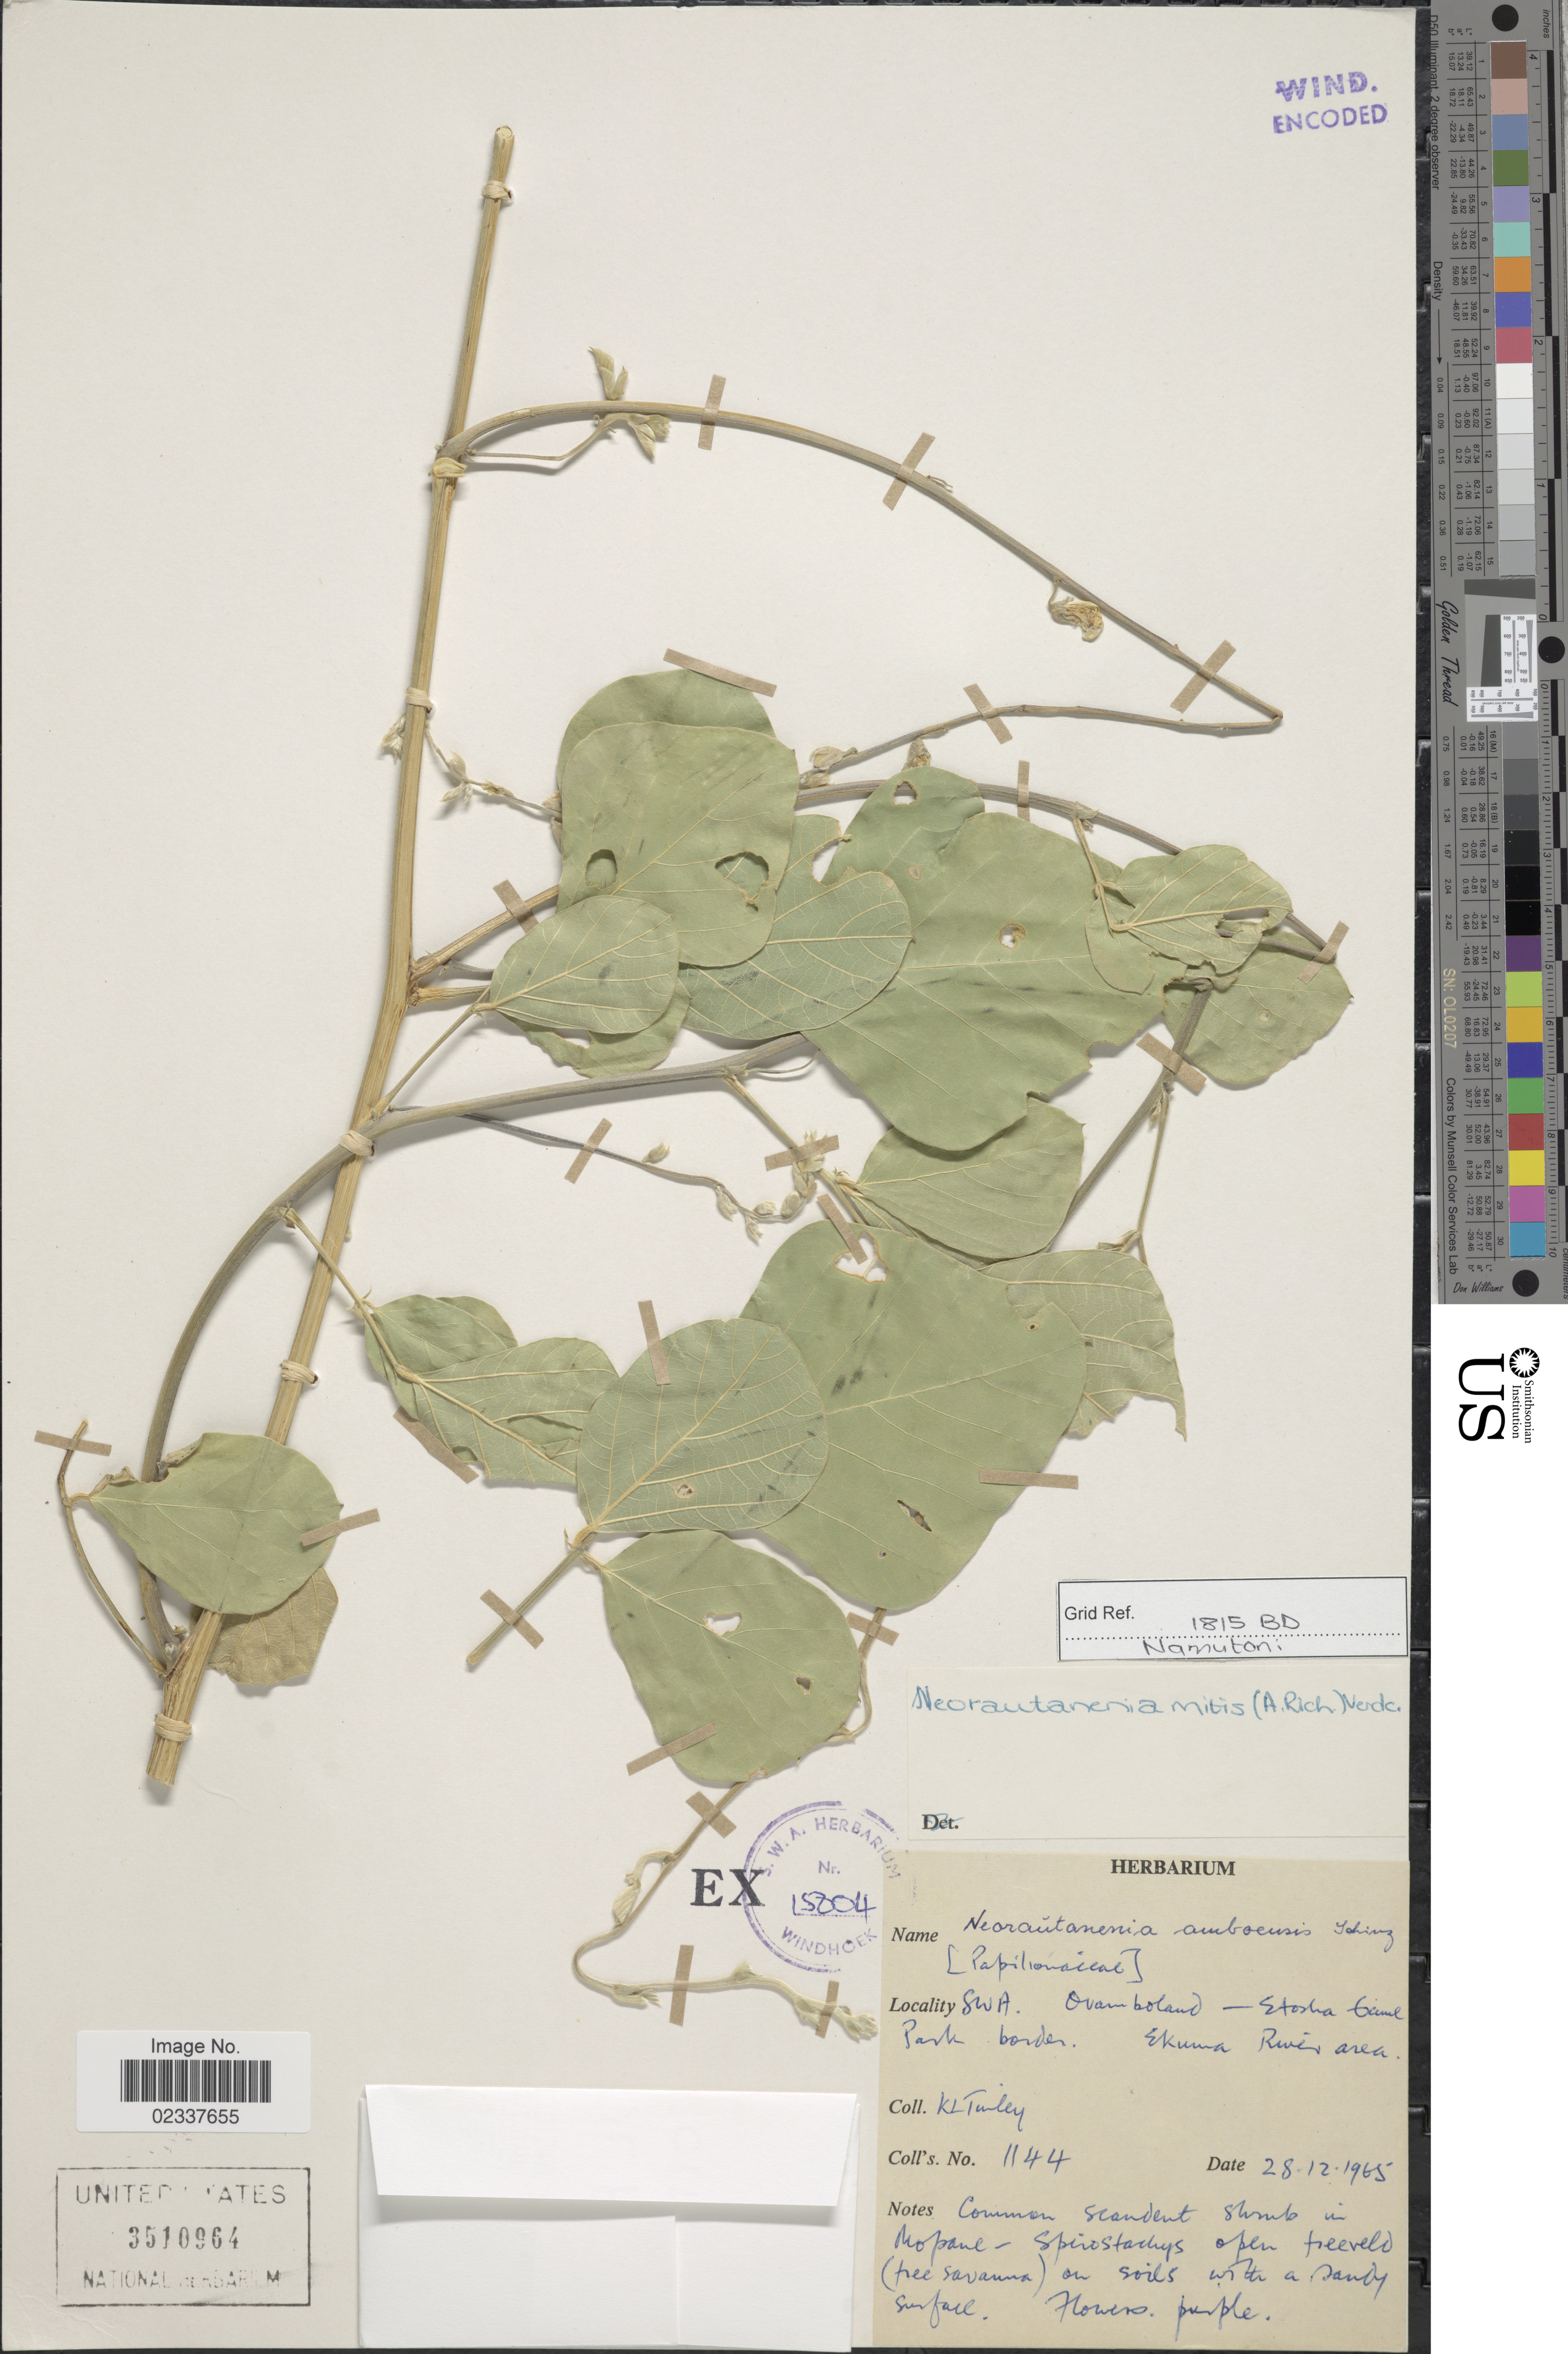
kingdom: Plantae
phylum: Tracheophyta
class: Magnoliopsida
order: Fabales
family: Fabaceae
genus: Neorautanenia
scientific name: Neorautanenia mitis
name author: (A. Rich.) Verdc.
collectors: K. Tinley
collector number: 1144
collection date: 1965-12-28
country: Namibia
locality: SWA Ovamboland - Etosha Game Park border, Ekuma River area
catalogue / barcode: US 3510964